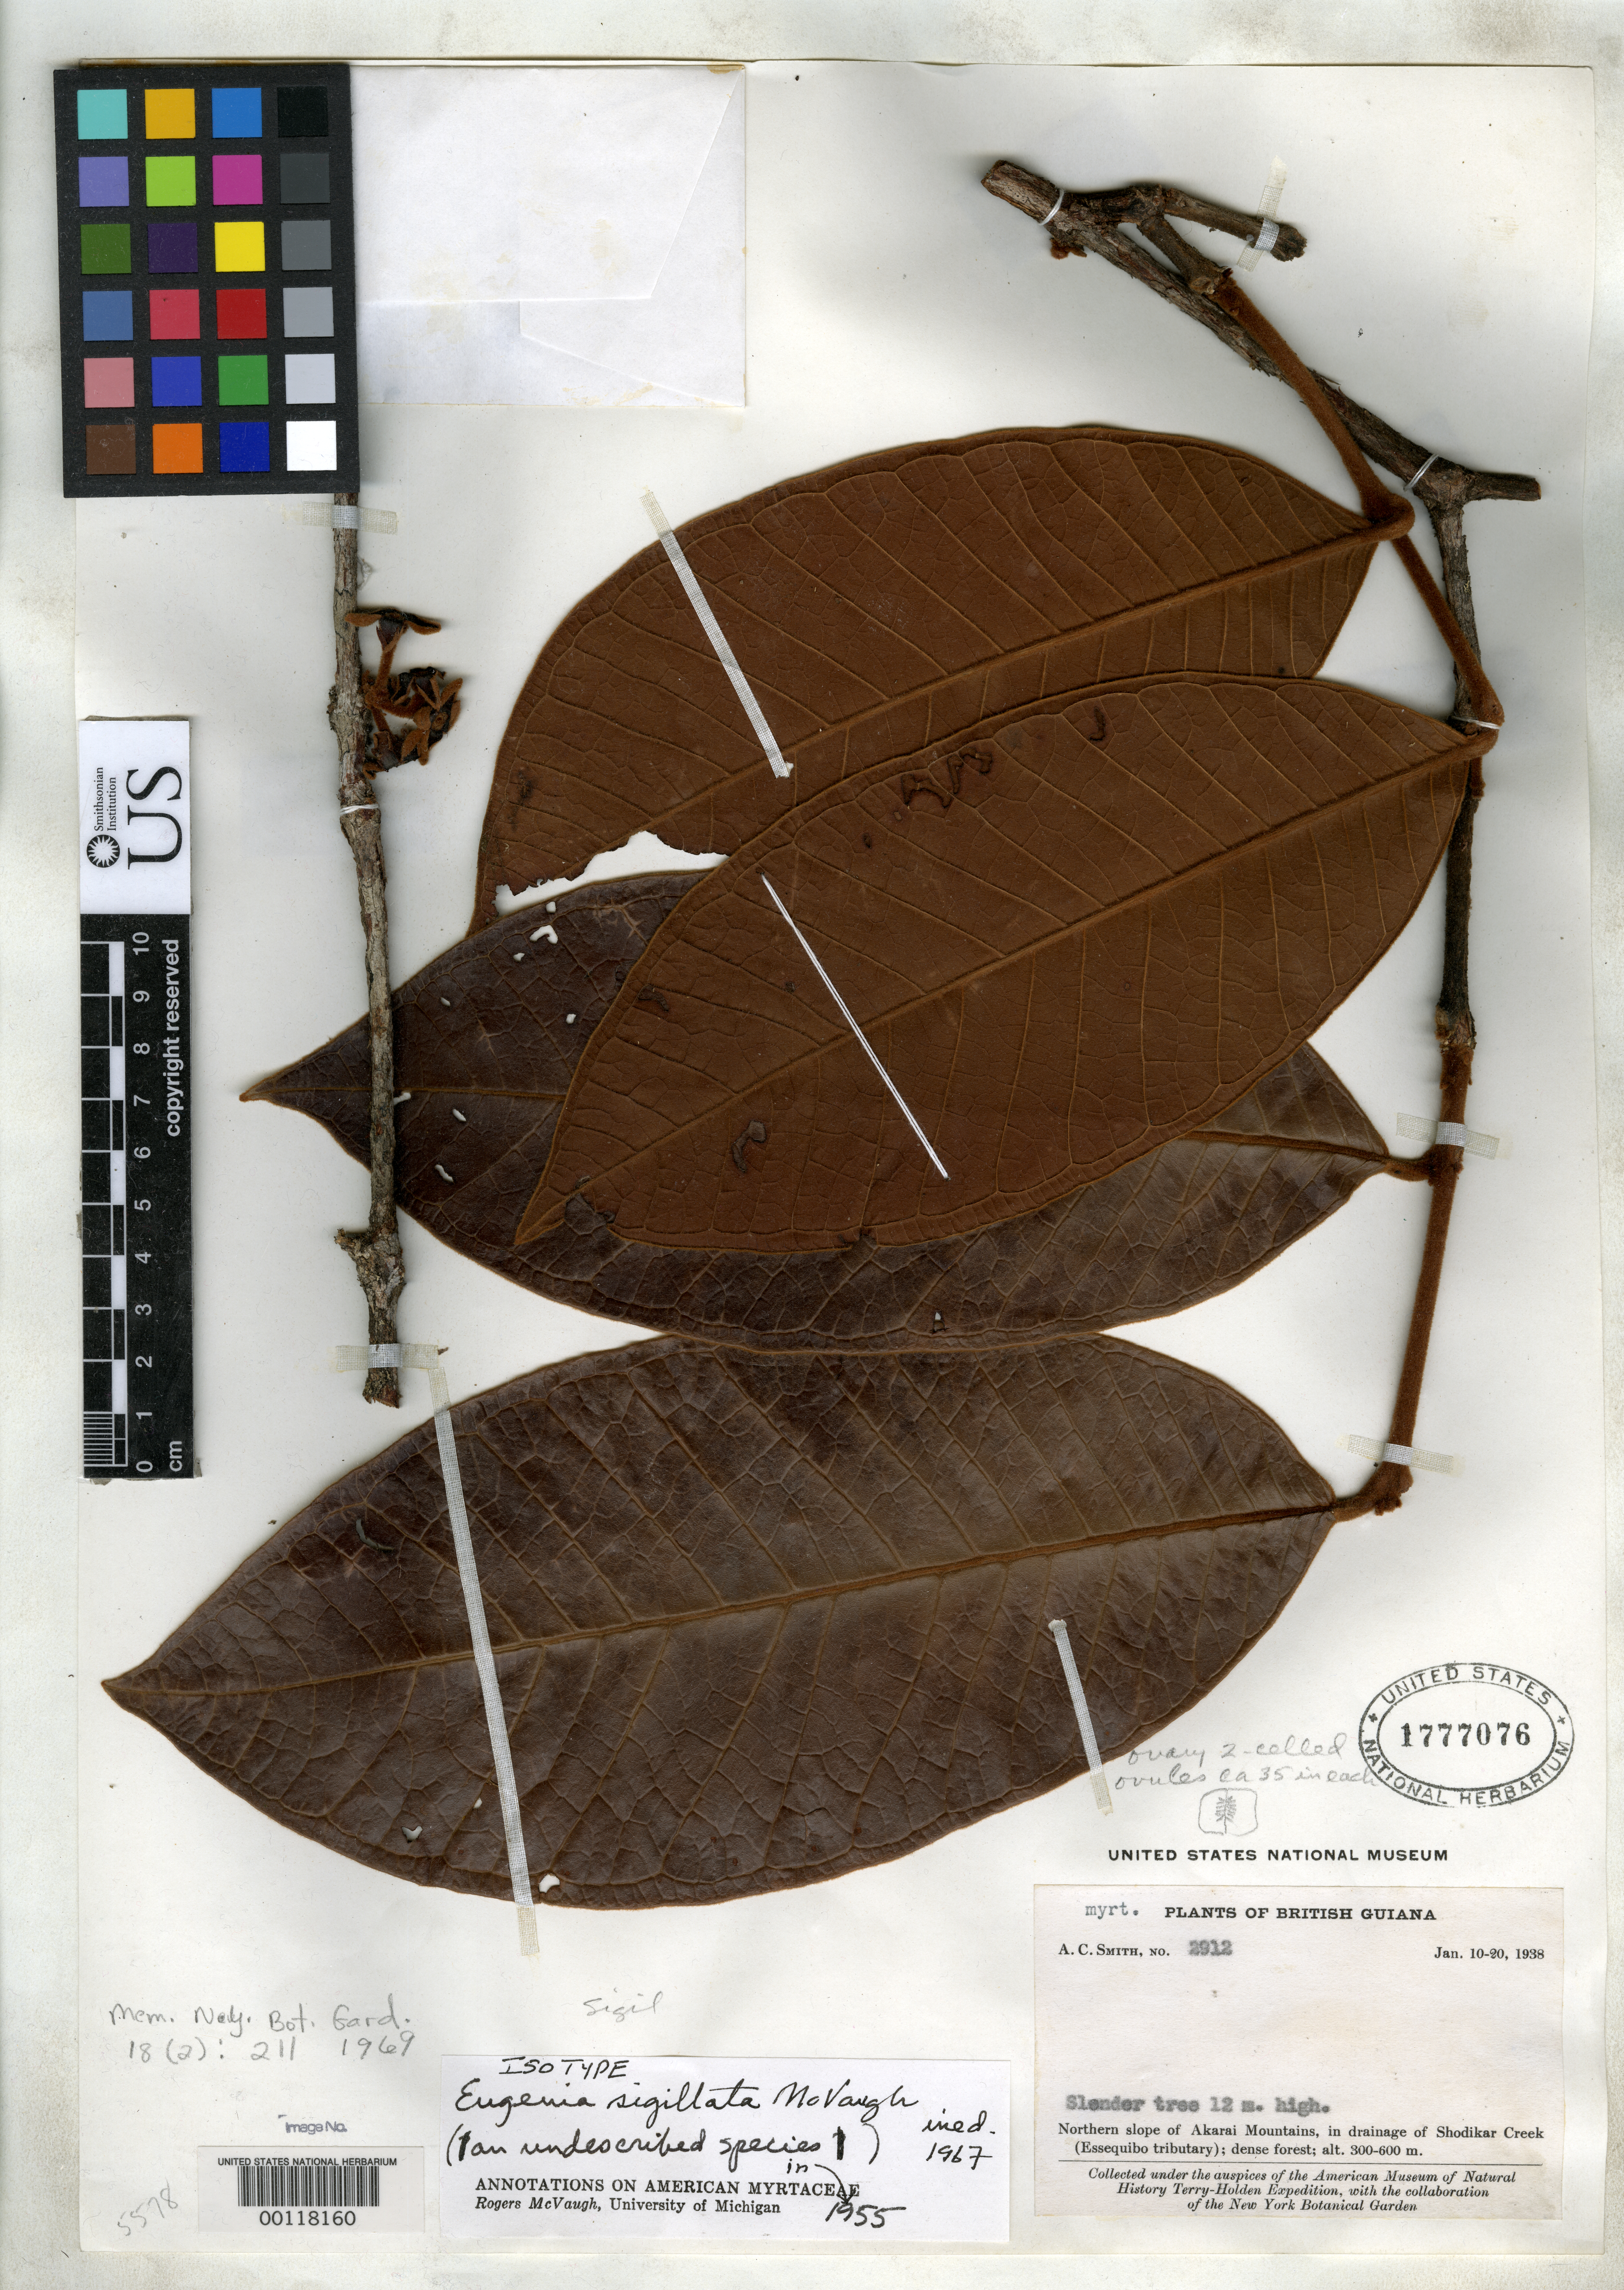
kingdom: Plantae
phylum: Tracheophyta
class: Magnoliopsida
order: Myrtales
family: Myrtaceae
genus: Eugenia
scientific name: Eugenia sigillata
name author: McVaugh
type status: Isotype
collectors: A. C. Smith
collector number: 2912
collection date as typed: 10 Jan 1938 to 20 Jan 1938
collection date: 1938-01-10/1938-01-20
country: Guyana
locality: Akarai Mts., Shodikar Creek (Essequibo tributary).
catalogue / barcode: US 1777076